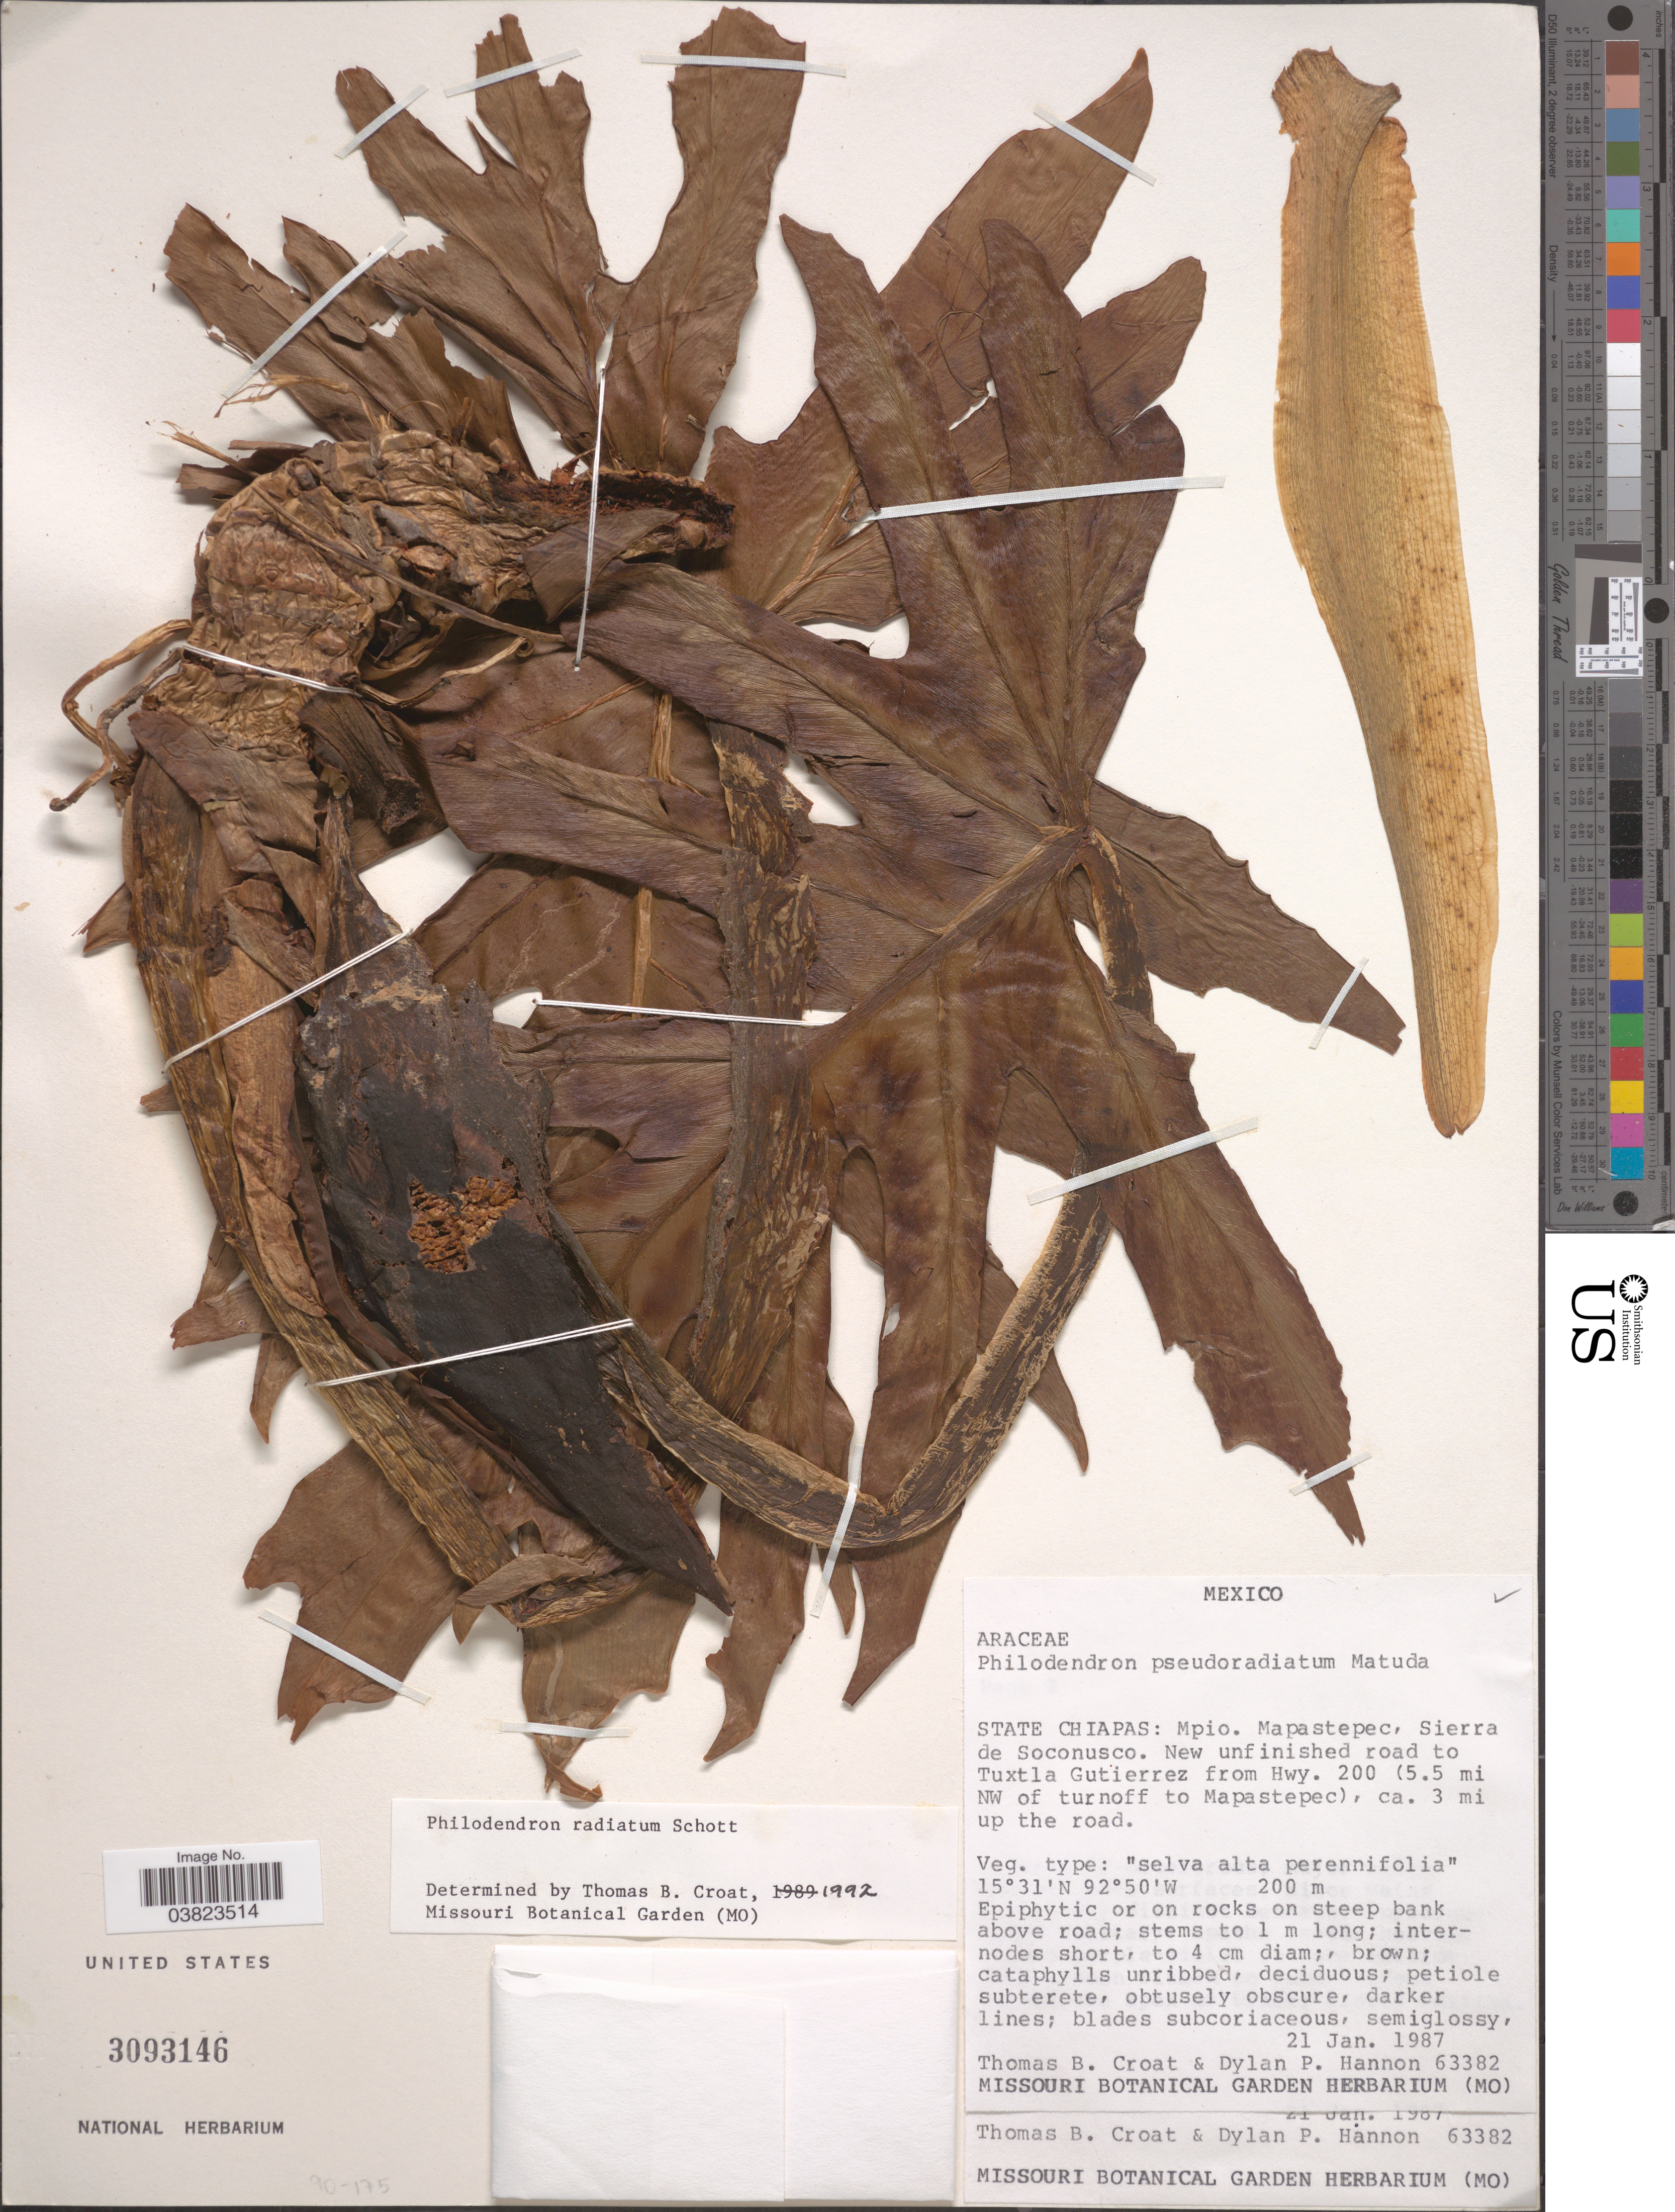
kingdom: Plantae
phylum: Tracheophyta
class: Liliopsida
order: Alismatales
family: Araceae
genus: Philodendron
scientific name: Philodendron radiatum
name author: Schott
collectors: T. B. Croat & D. Hannon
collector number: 63382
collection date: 1987-01-21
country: Mexico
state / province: Chiapas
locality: Mpio. Mapastepec, Sierra de Soconusco. New unfinished road to Tuxtla Gutierrez from Hwy. 200 (5.5 mi NW of turnoff to Mapastepec), ca. 3 mi up the road.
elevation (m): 200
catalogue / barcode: US 3093146